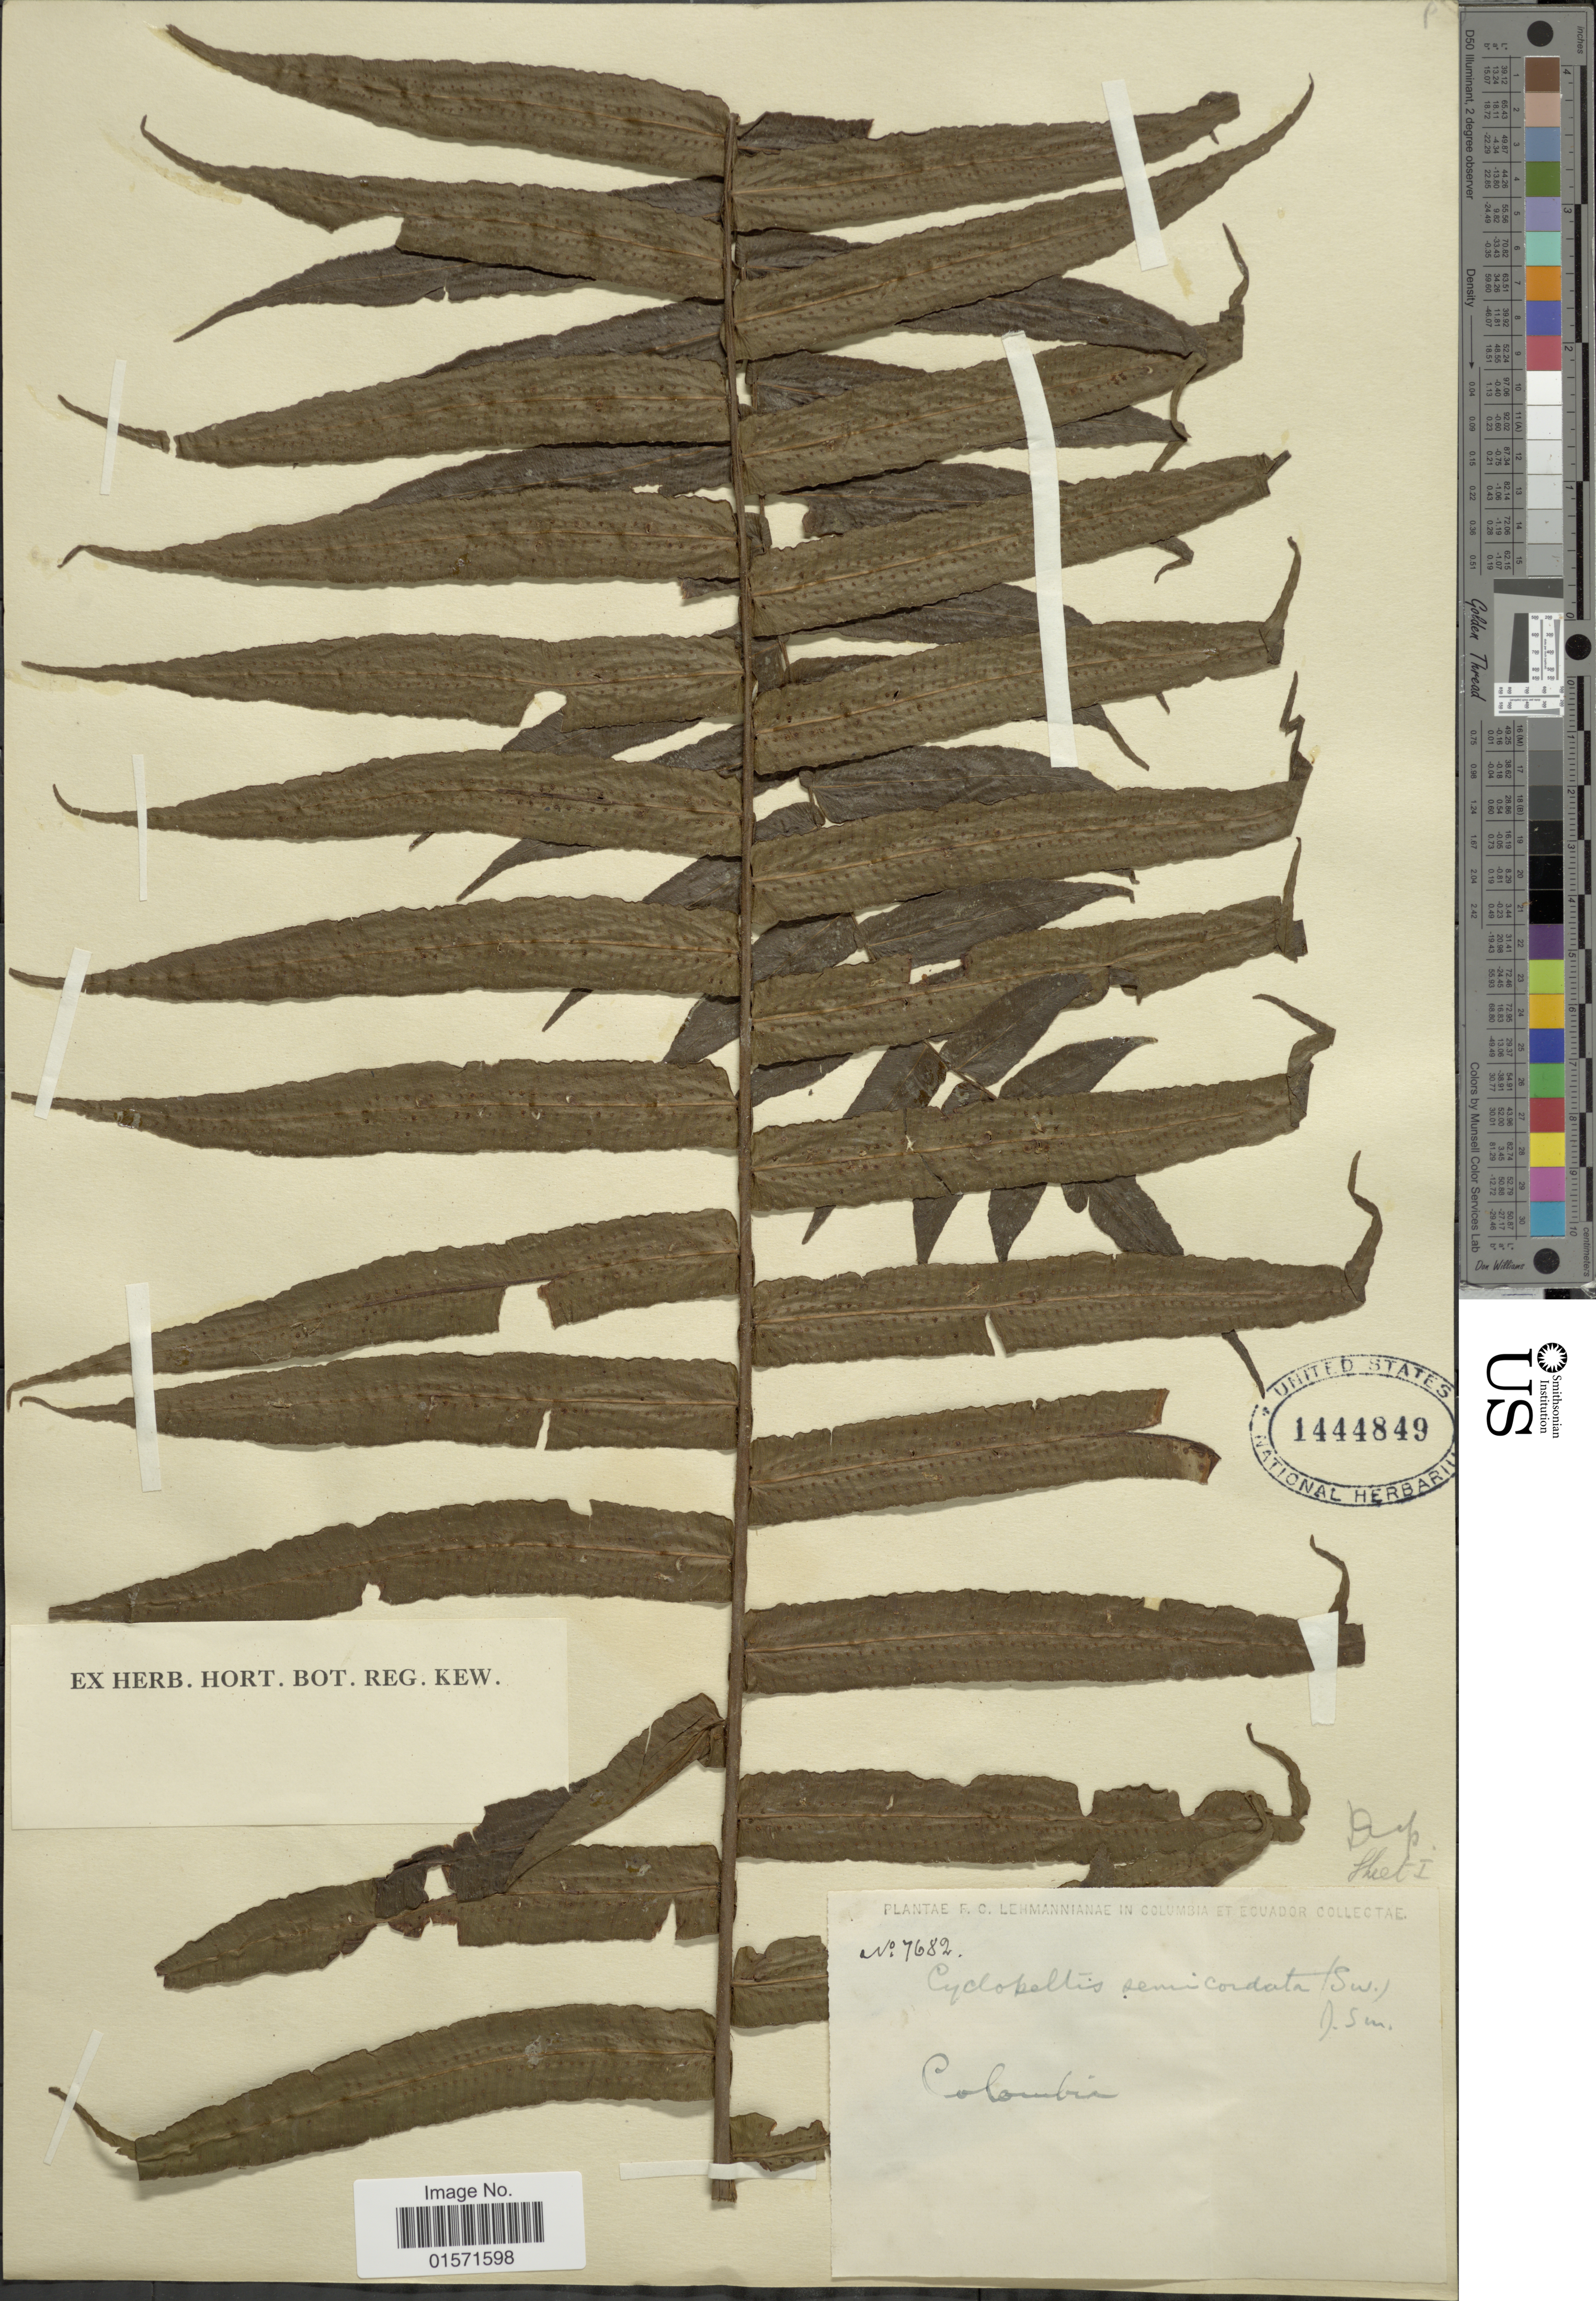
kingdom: Plantae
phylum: Tracheophyta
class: Polypodiopsida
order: Polypodiales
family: Lomariopsidaceae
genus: Cyclopeltis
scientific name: Cyclopeltis semicordata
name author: (Sw.) J. Sm.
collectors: F. C. Lehmann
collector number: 7682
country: Colombia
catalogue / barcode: US 1444849